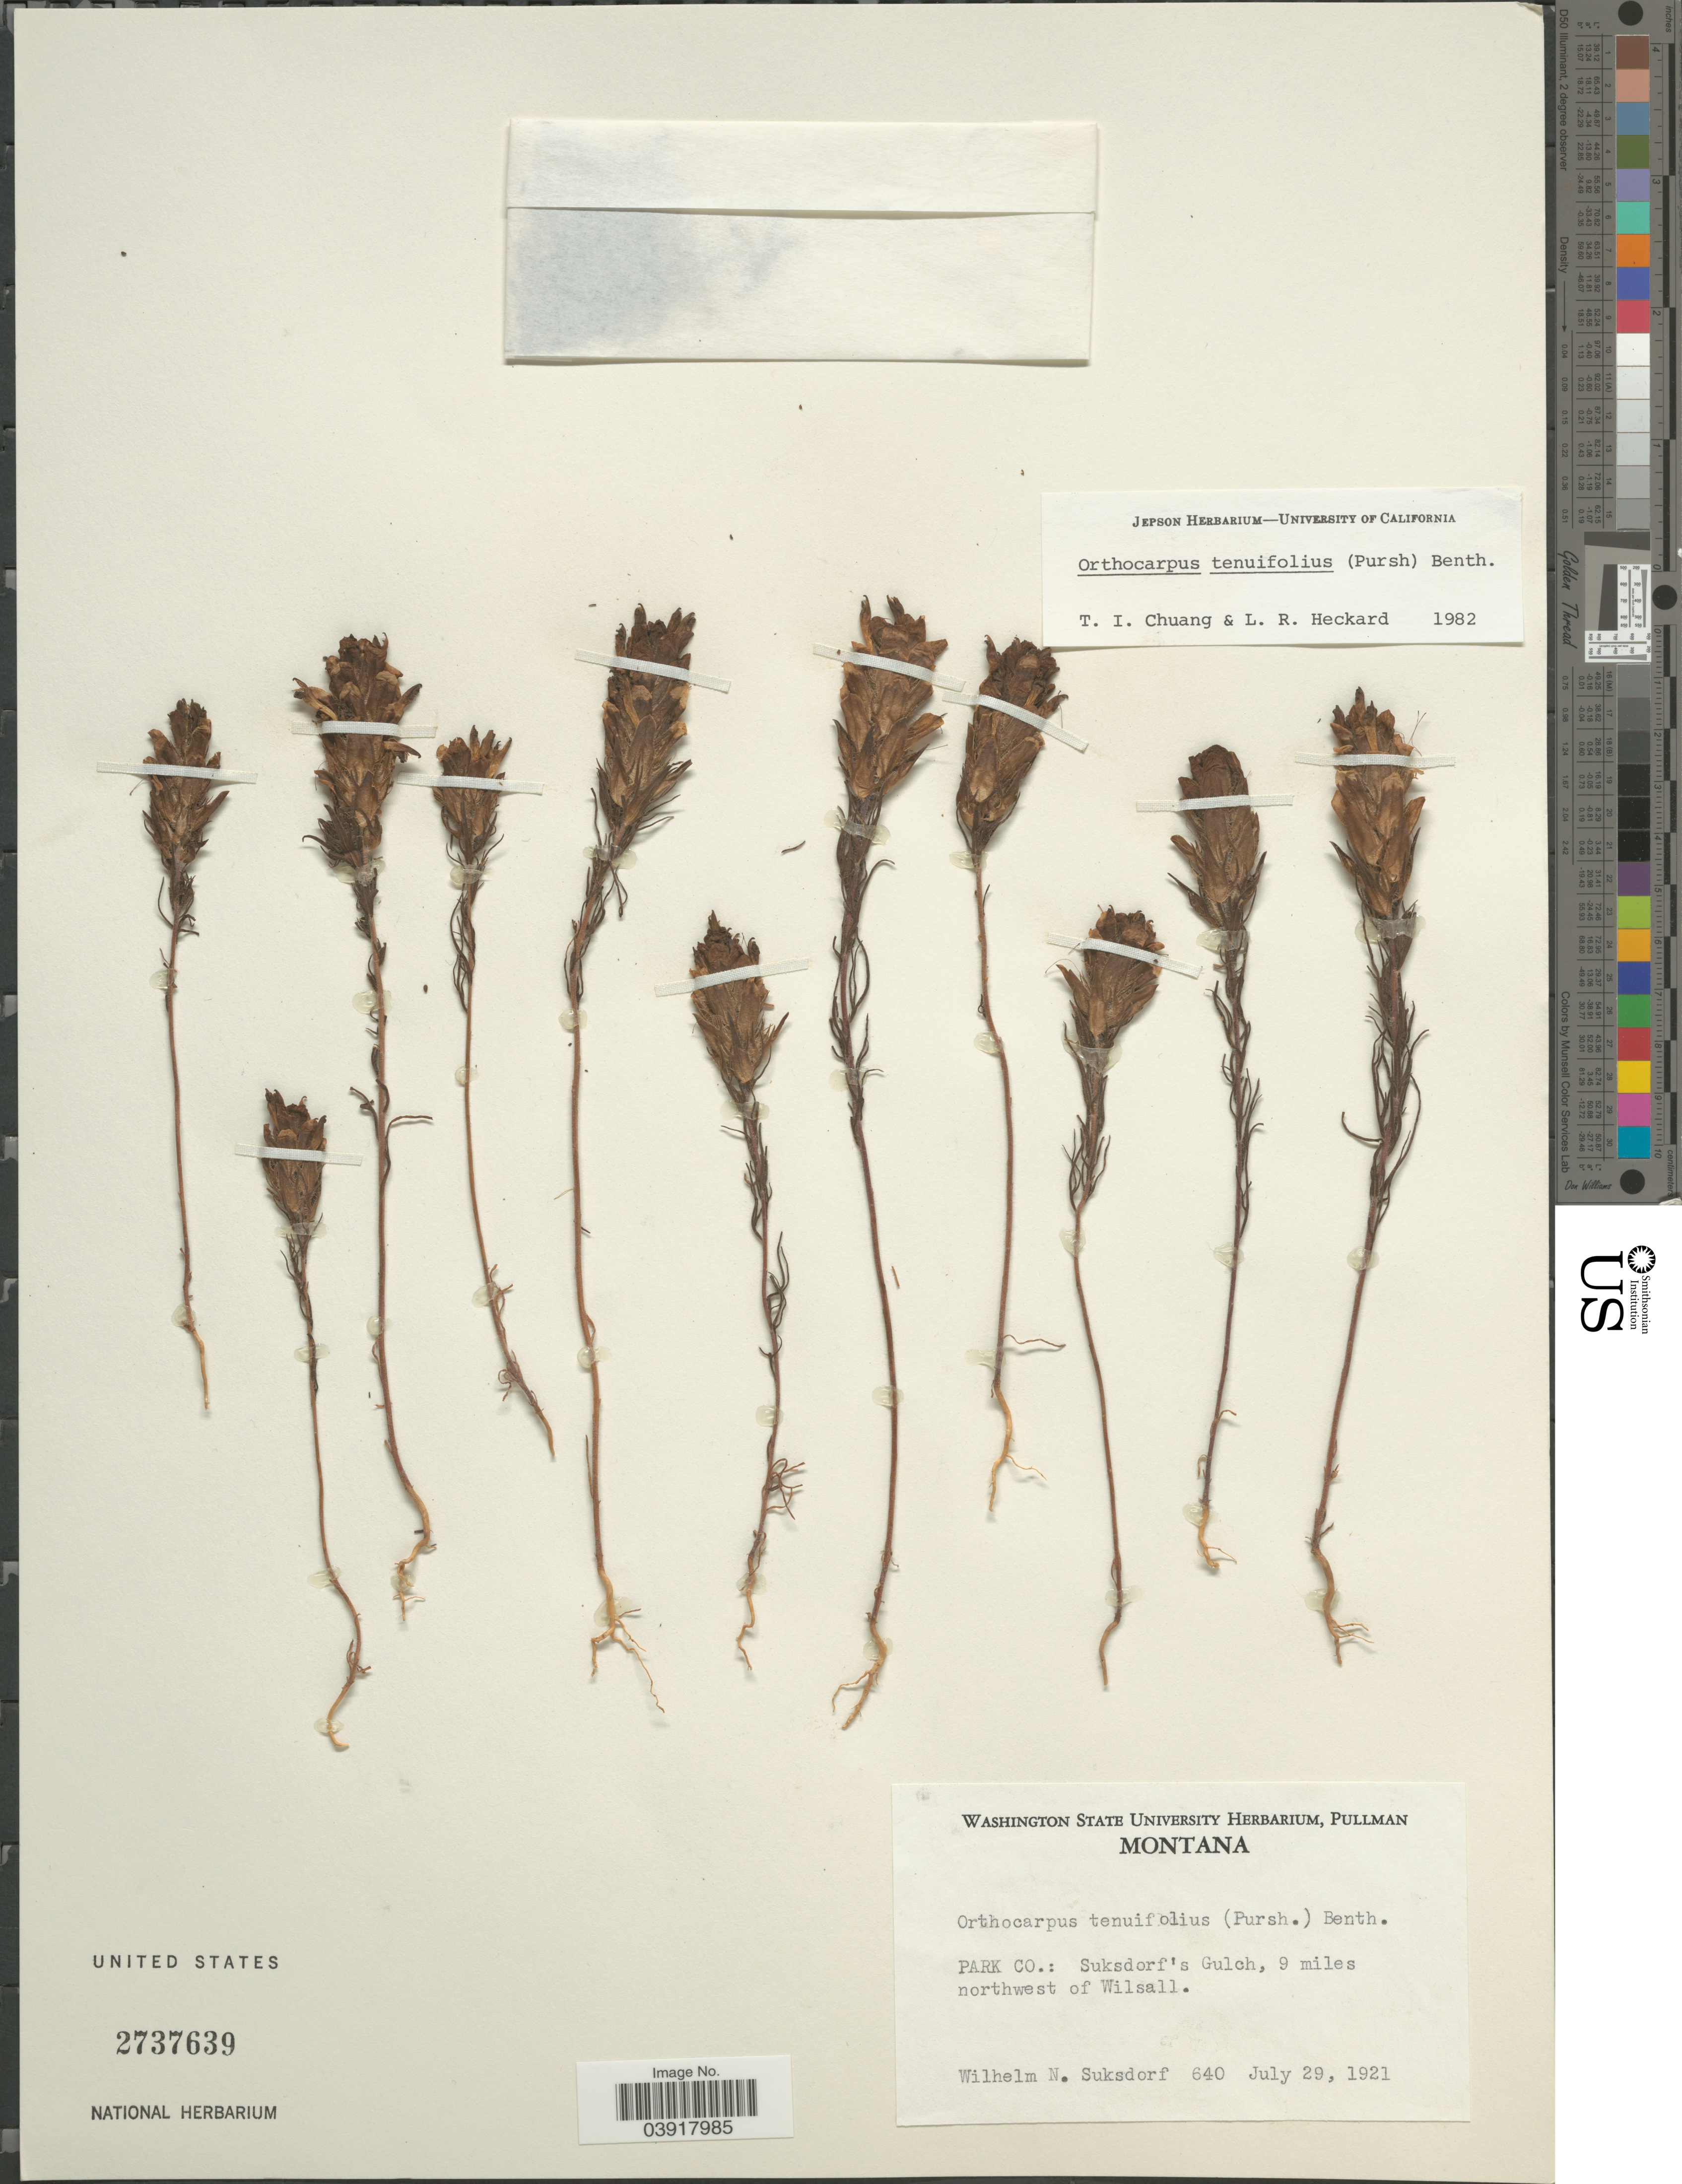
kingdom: Plantae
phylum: Tracheophyta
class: Magnoliopsida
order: Lamiales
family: Orobanchaceae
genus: Orthocarpus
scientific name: Orthocarpus tenuifolius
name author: (Pursh) Benth.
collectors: W. N. Suksdorf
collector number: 640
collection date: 1921-07-29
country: United States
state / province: Montana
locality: Park Co.: Suksdorf's Gulch, 9 miles northwest of Wilsall.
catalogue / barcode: US 2737639